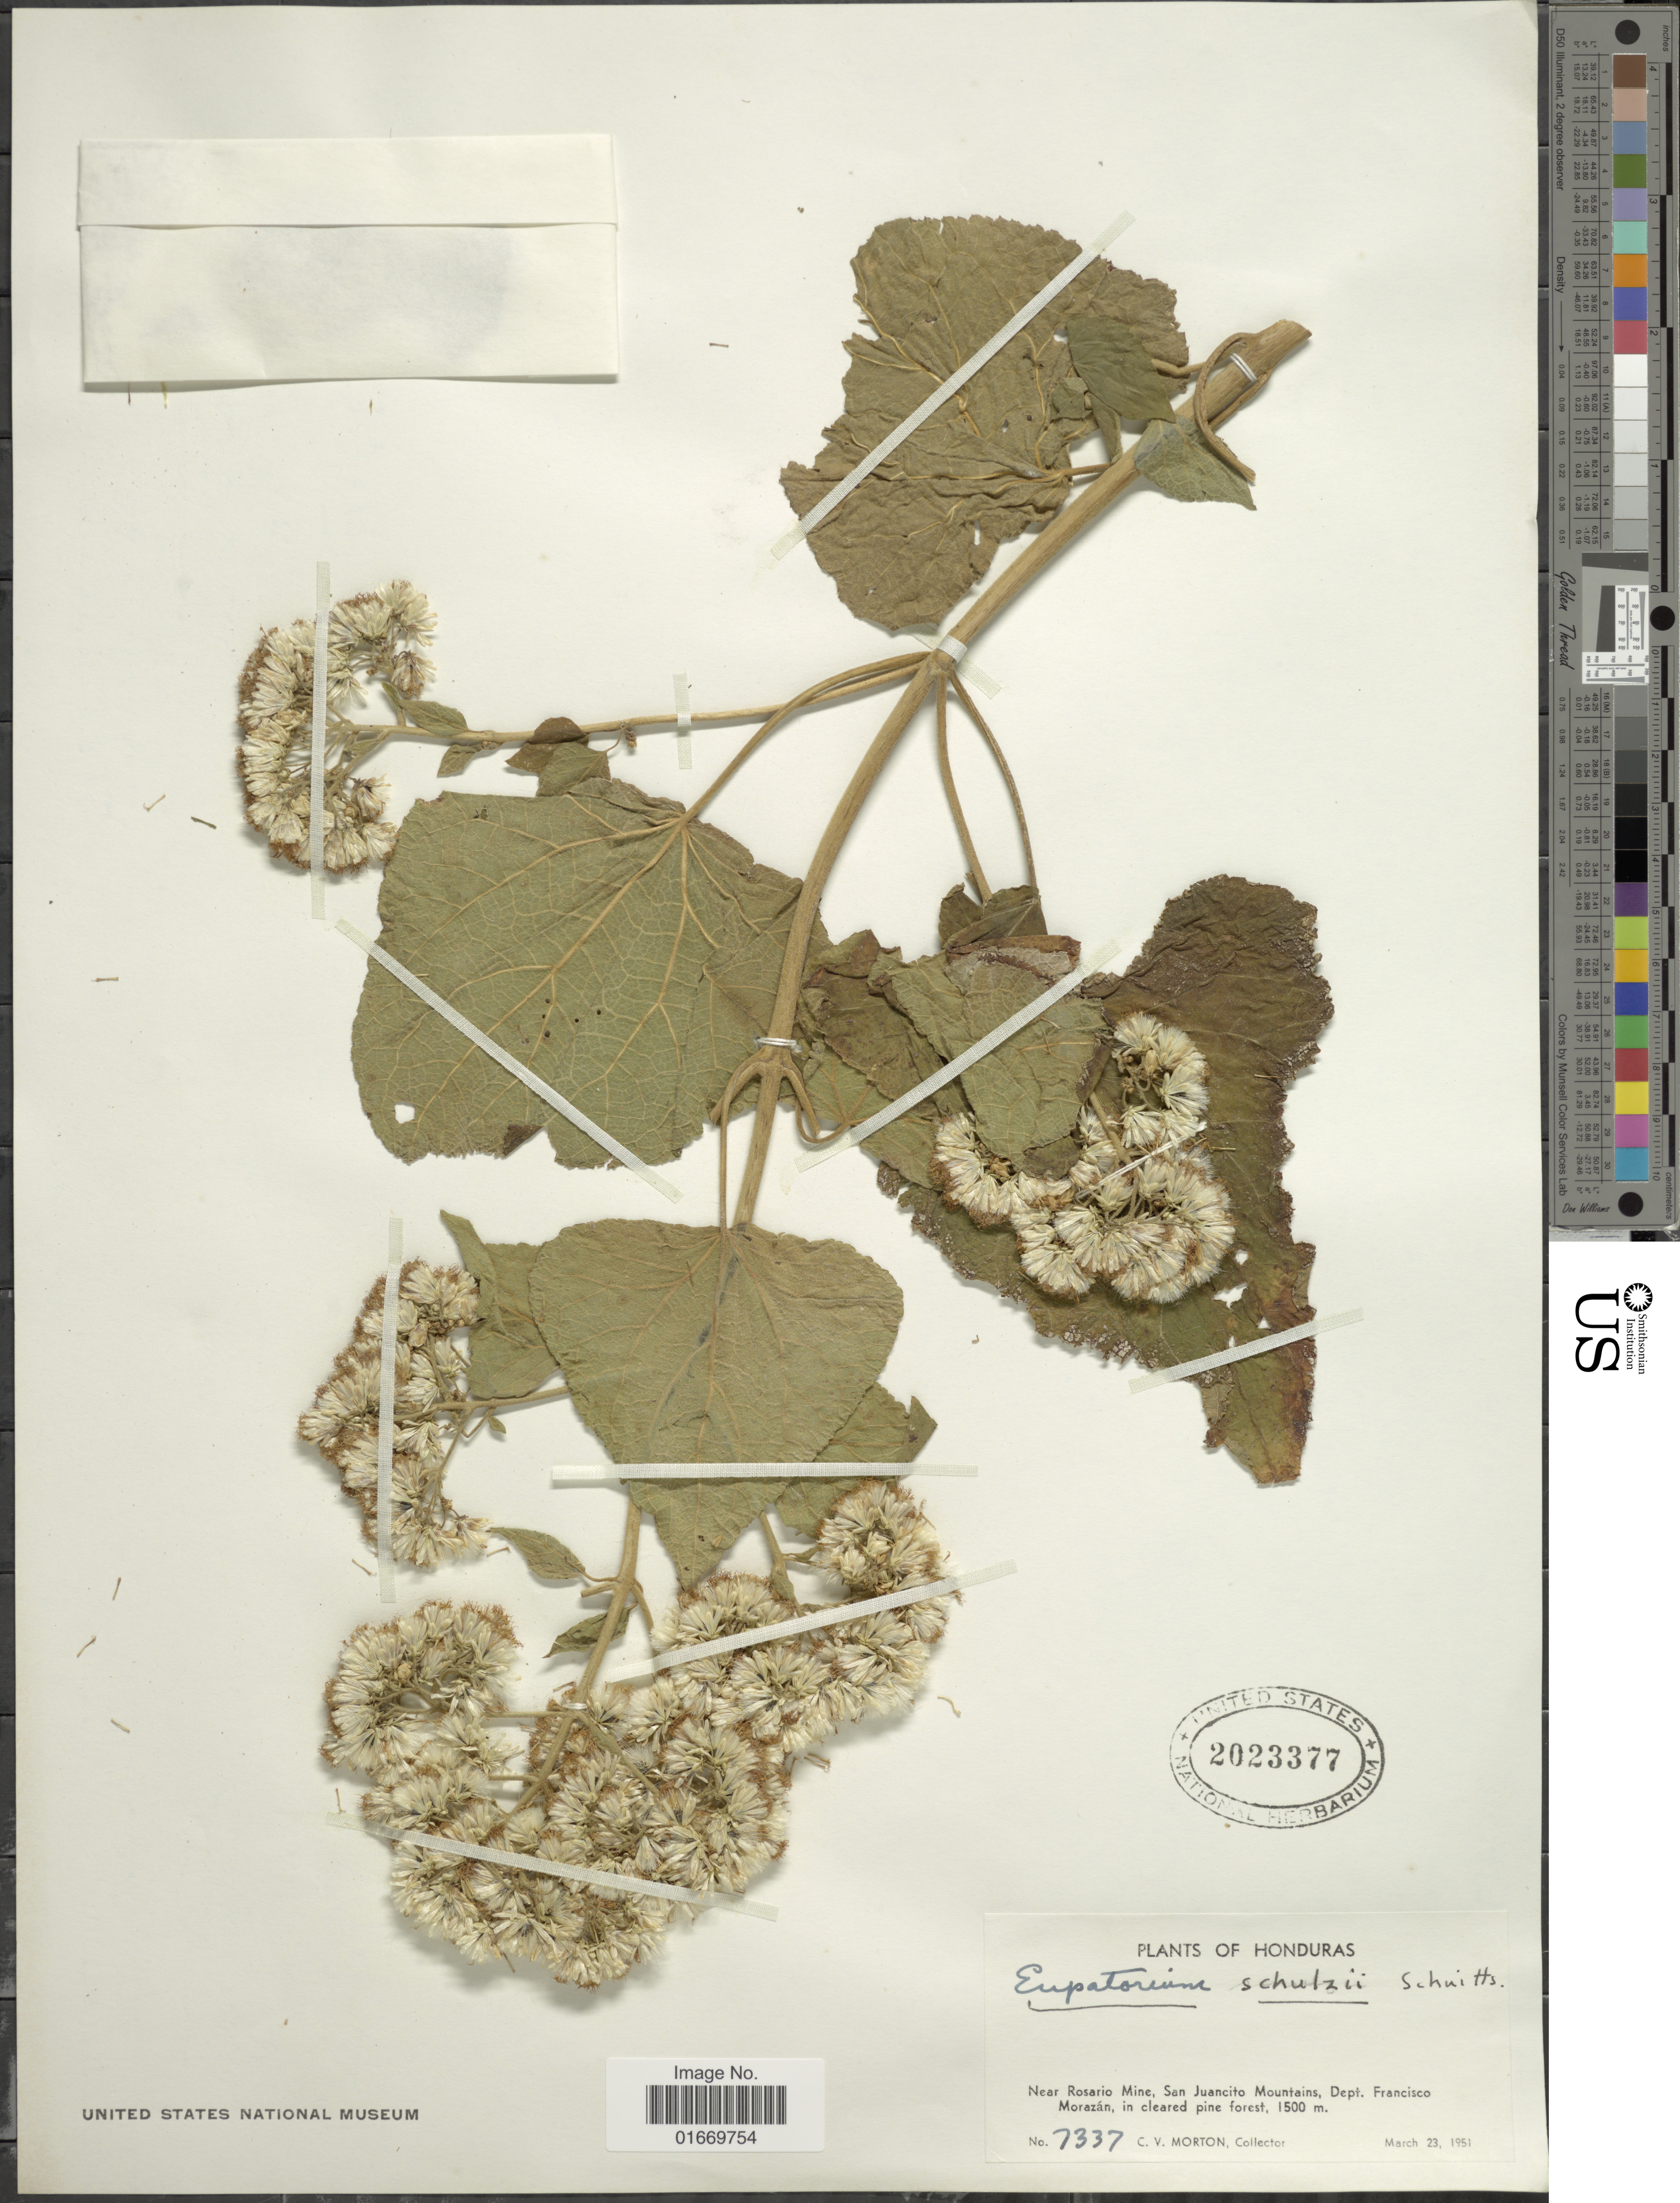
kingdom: Plantae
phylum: Tracheophyta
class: Magnoliopsida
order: Asterales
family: Asteraceae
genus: Peteravenia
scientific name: Peteravenia schultzii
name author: (Schnittsp.) R.M. King & H. Rob.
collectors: C. V. Morton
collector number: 7337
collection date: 1951-03-23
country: Honduras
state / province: Fco. Morazán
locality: Honduras. Near Rosario Mine, San Juancito Mountains, Dept. Francisco. Morazán, in cleared pine forest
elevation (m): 1500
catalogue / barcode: US 2023377